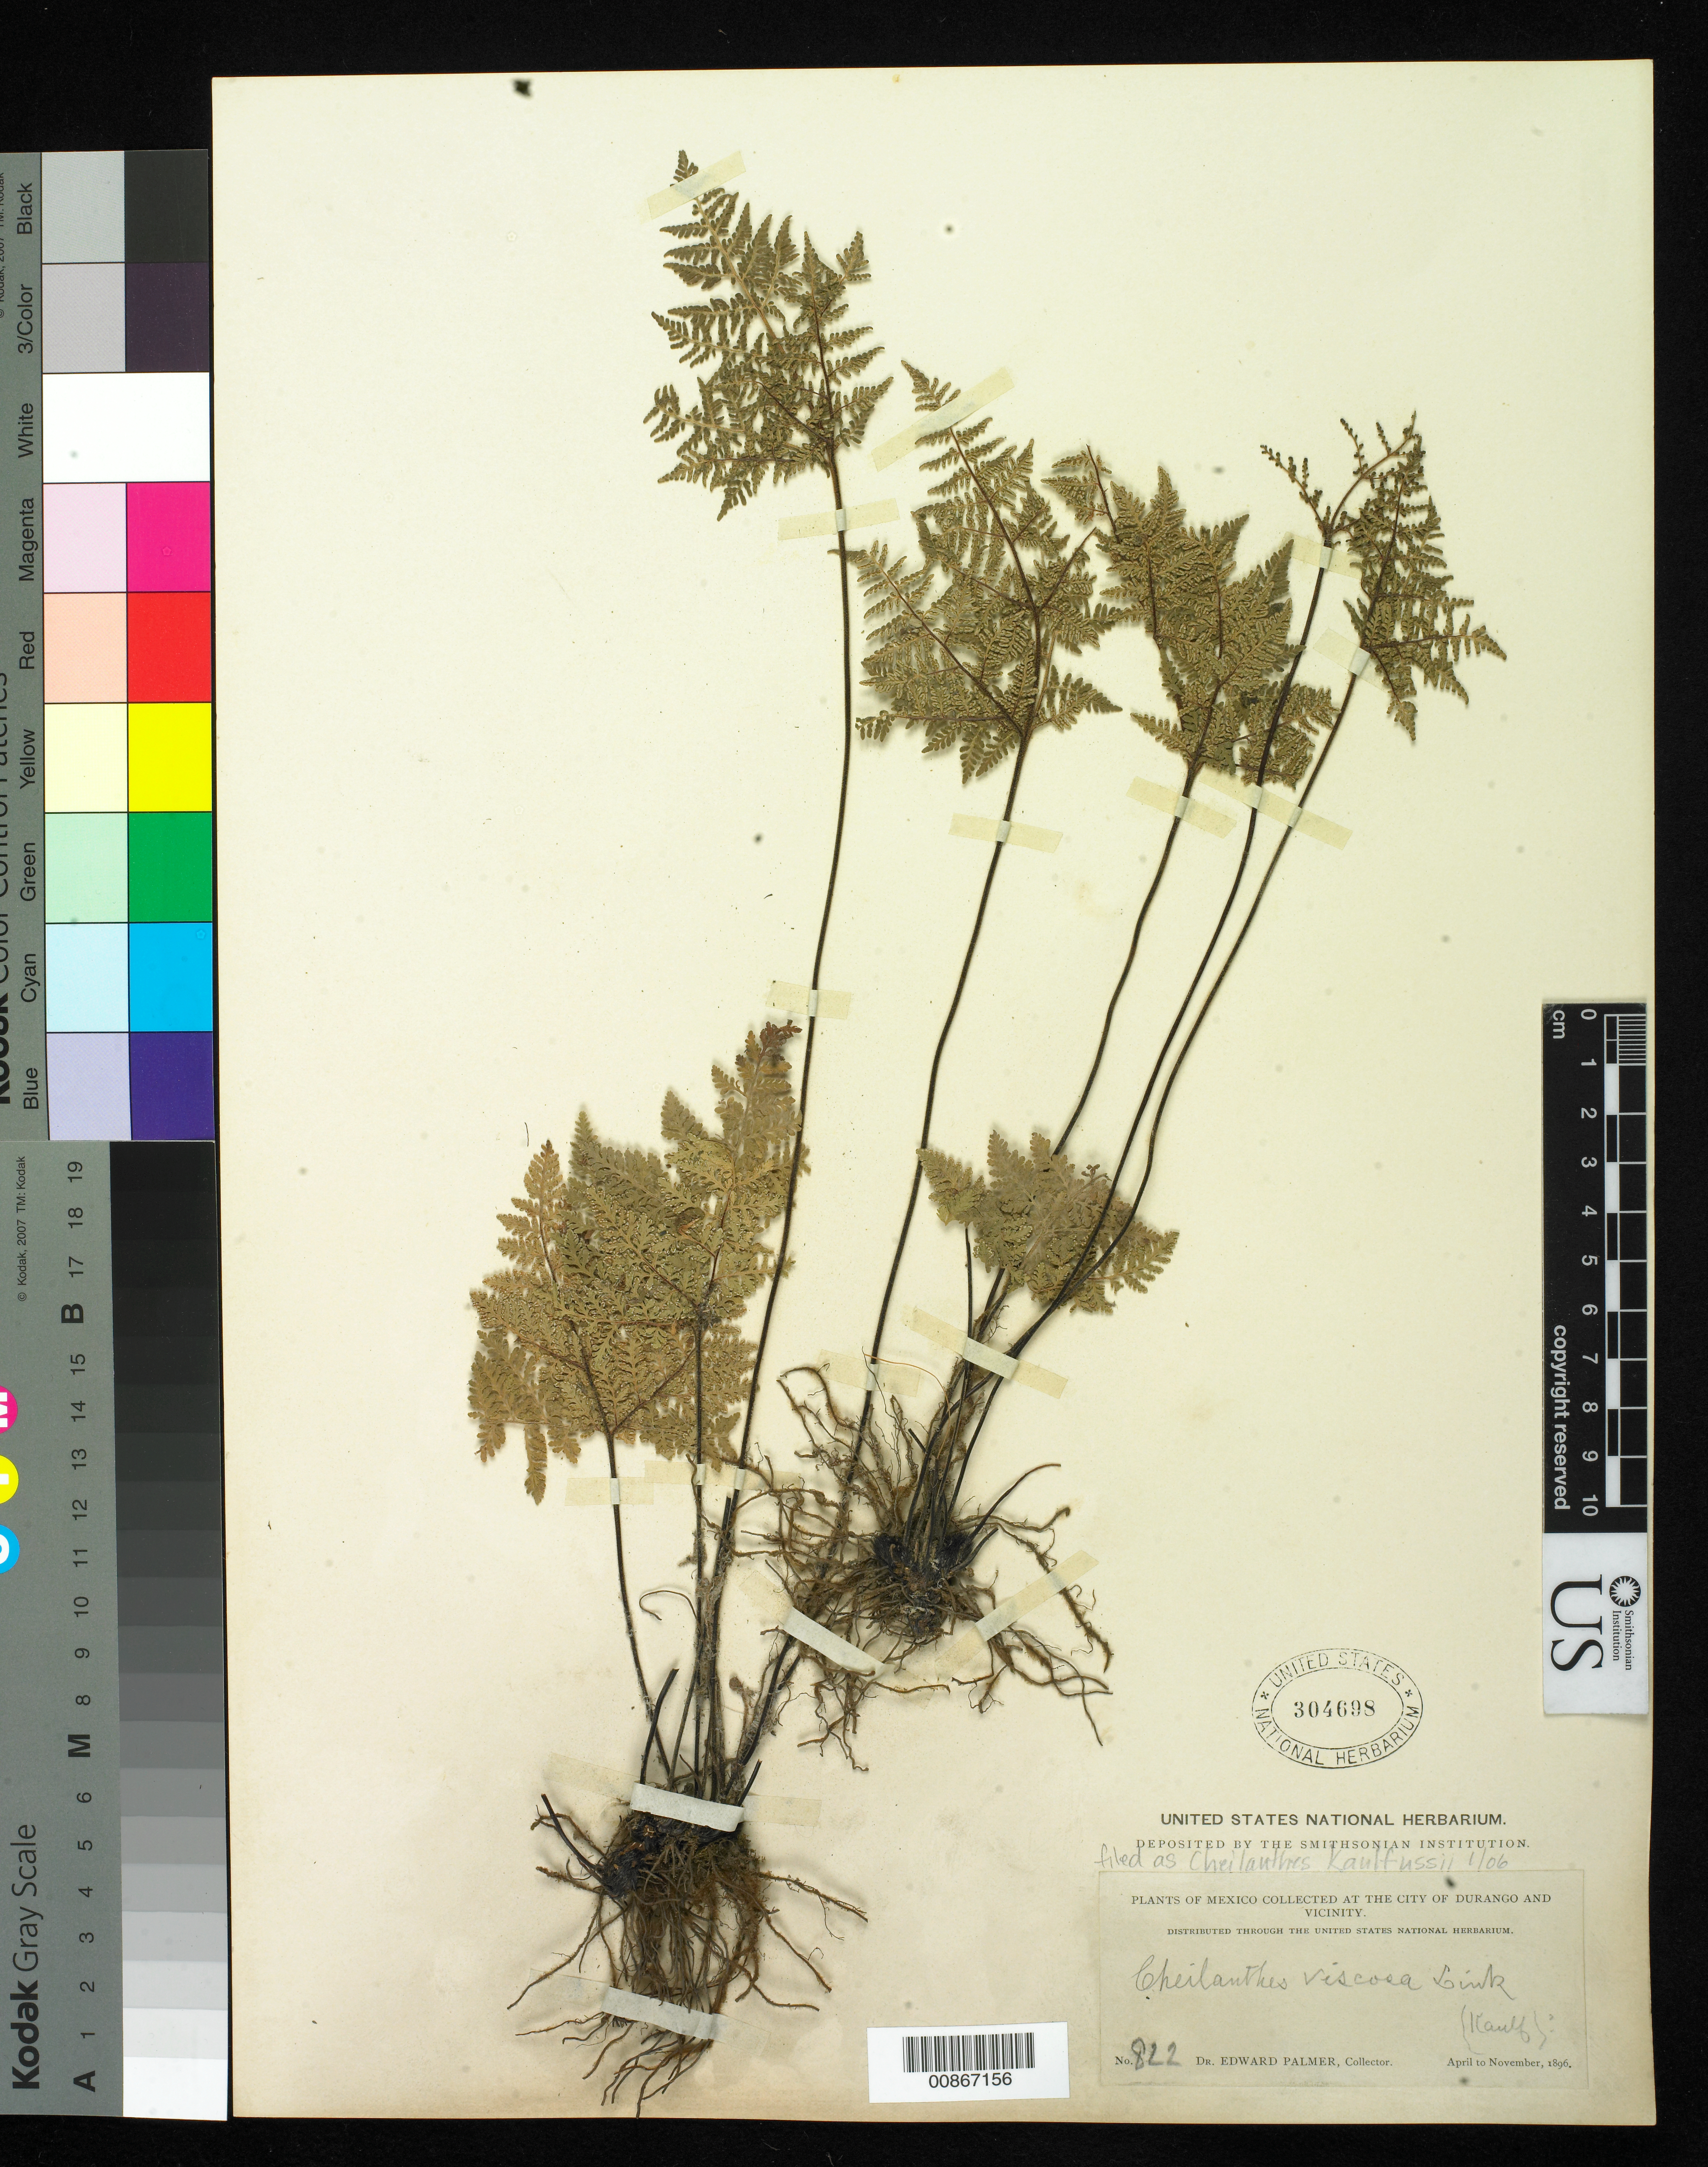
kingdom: Plantae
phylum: Tracheophyta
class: Polypodiopsida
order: Polypodiales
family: Pteridaceae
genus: Gaga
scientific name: Gaga kaulfussii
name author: (Kunze) Fay W. Li & Windham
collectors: E. Palmer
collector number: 822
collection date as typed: Apr 1896 to -- Nov 1896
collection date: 1896-04/1896-11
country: Mexico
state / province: Durango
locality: City of Durango and vicinity.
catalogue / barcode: US 304698